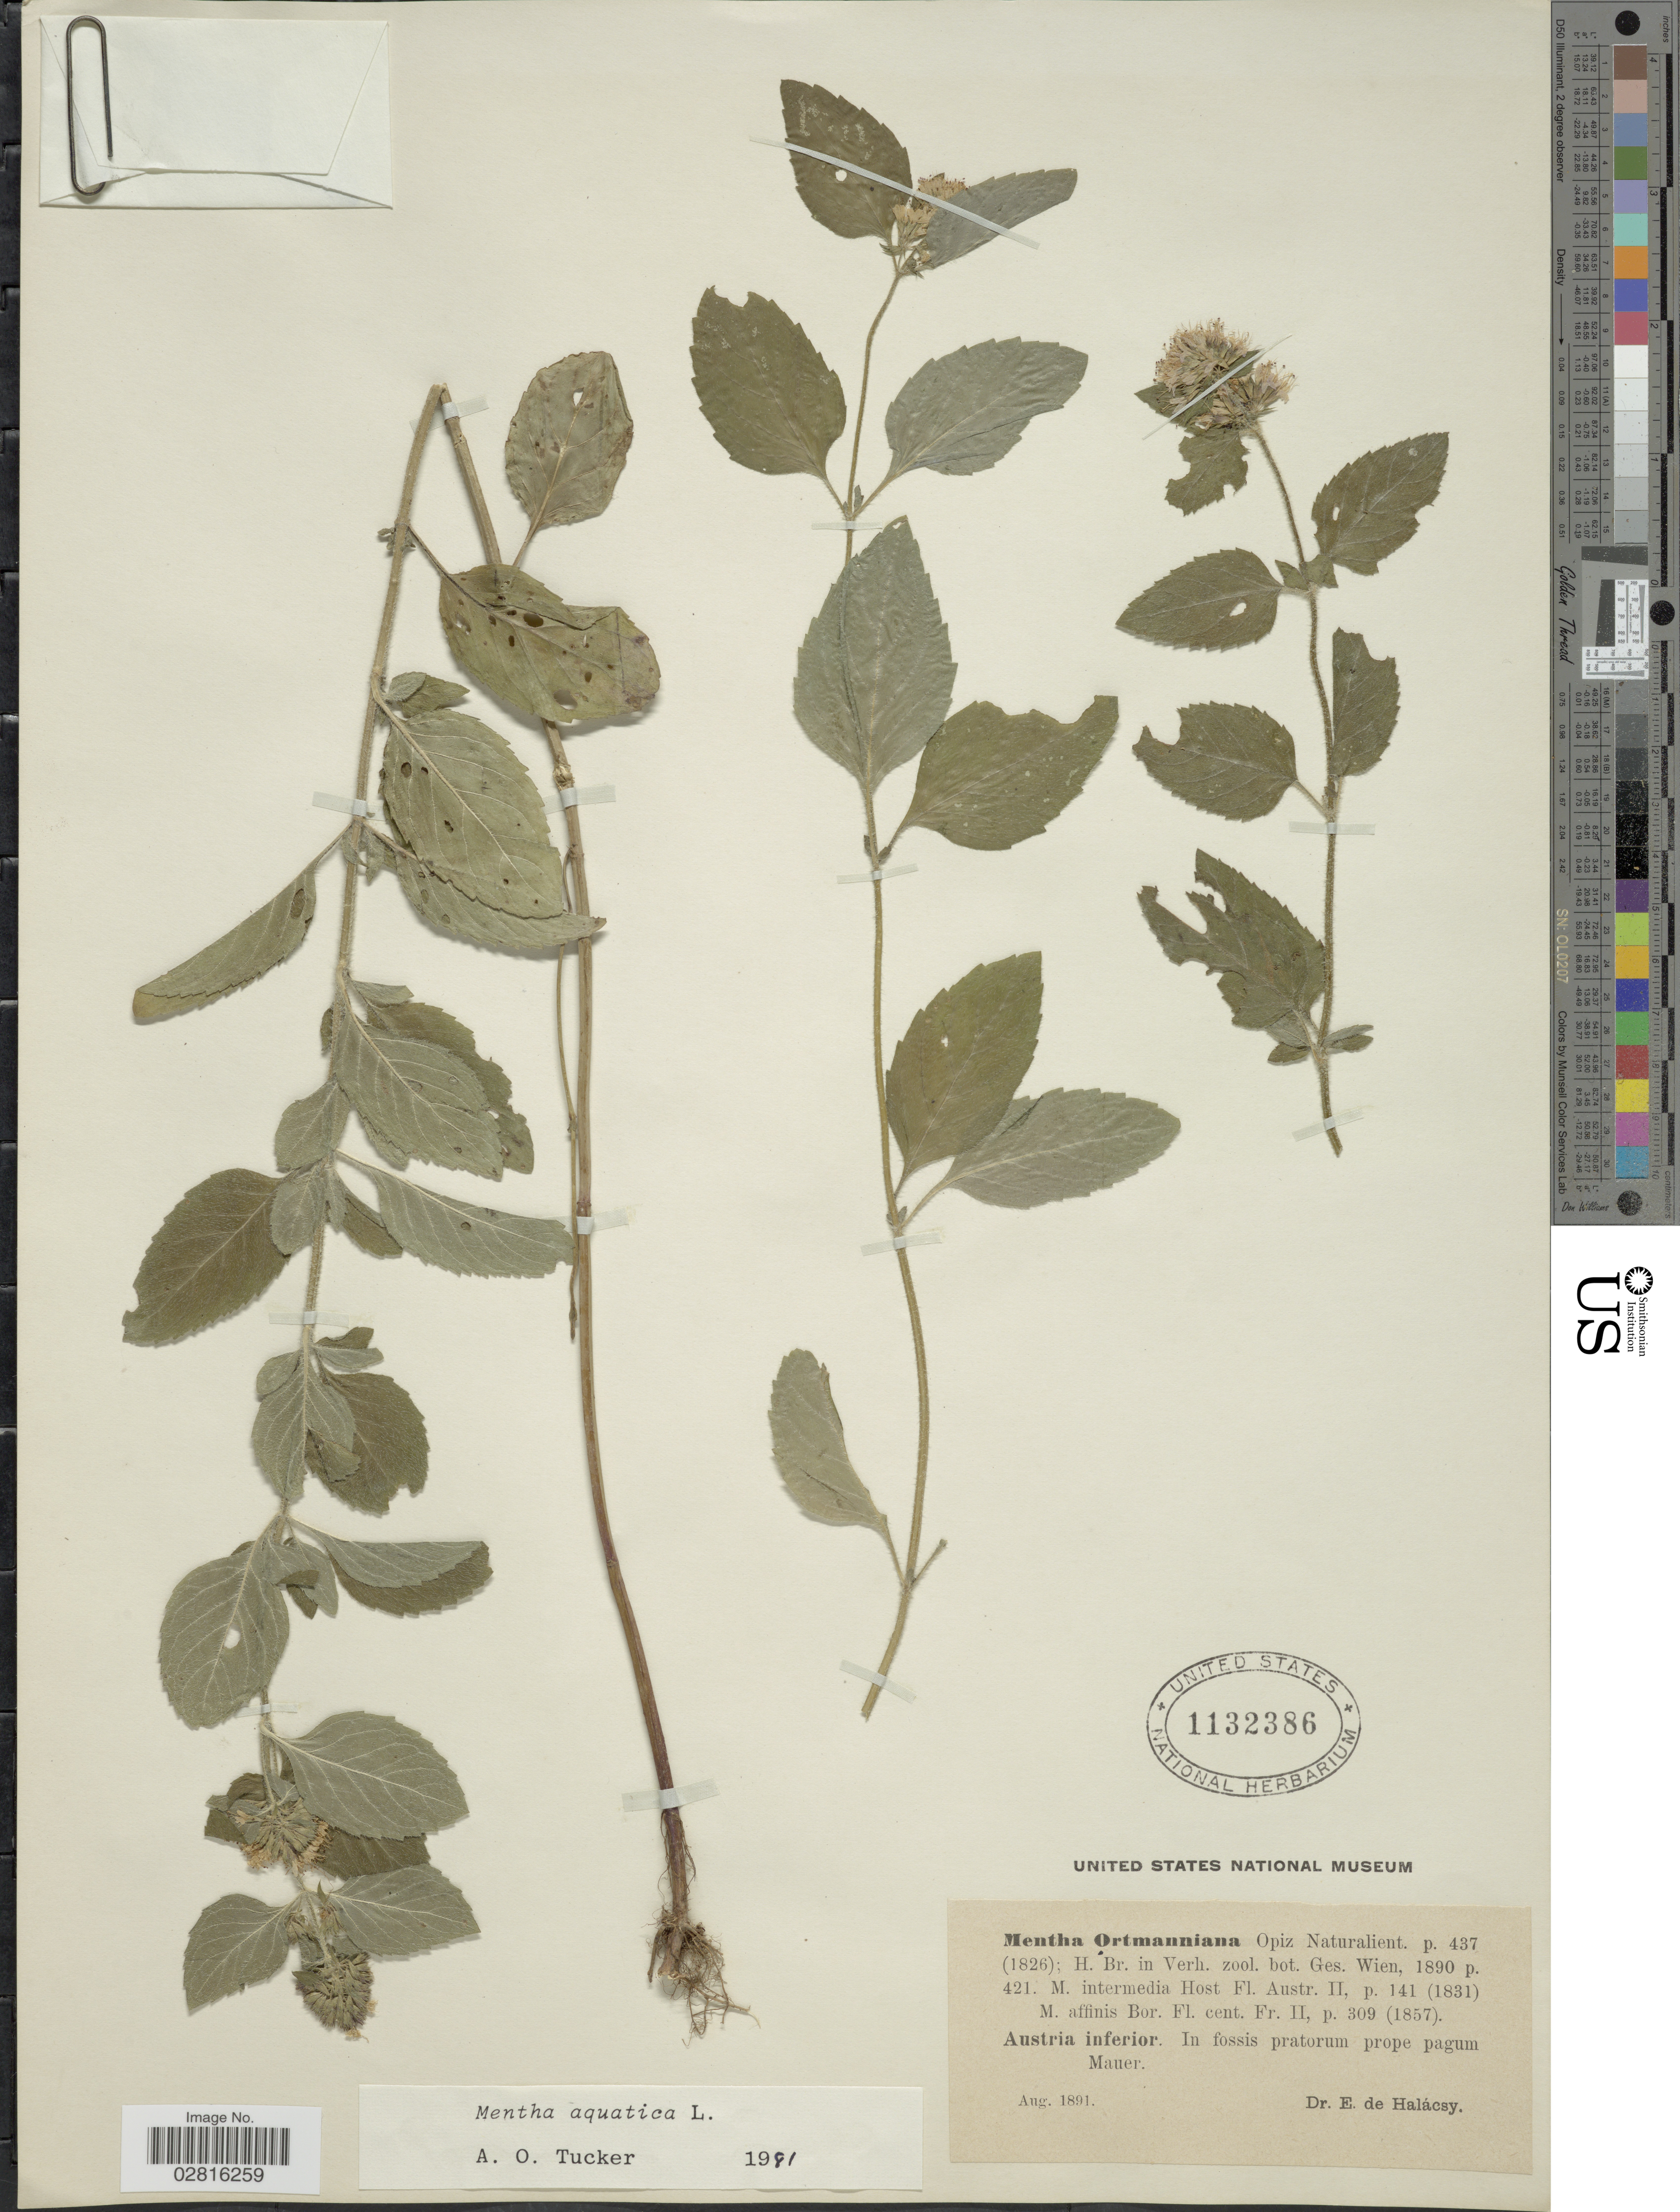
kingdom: Plantae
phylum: Tracheophyta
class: Magnoliopsida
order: Lamiales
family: Lamiaceae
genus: Mentha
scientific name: Mentha aquatica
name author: L.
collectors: E. von Halacsy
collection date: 1891-08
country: Austria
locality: Austria inferior. In fossis pratorum prope pagum Mauer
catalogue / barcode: US 1132386